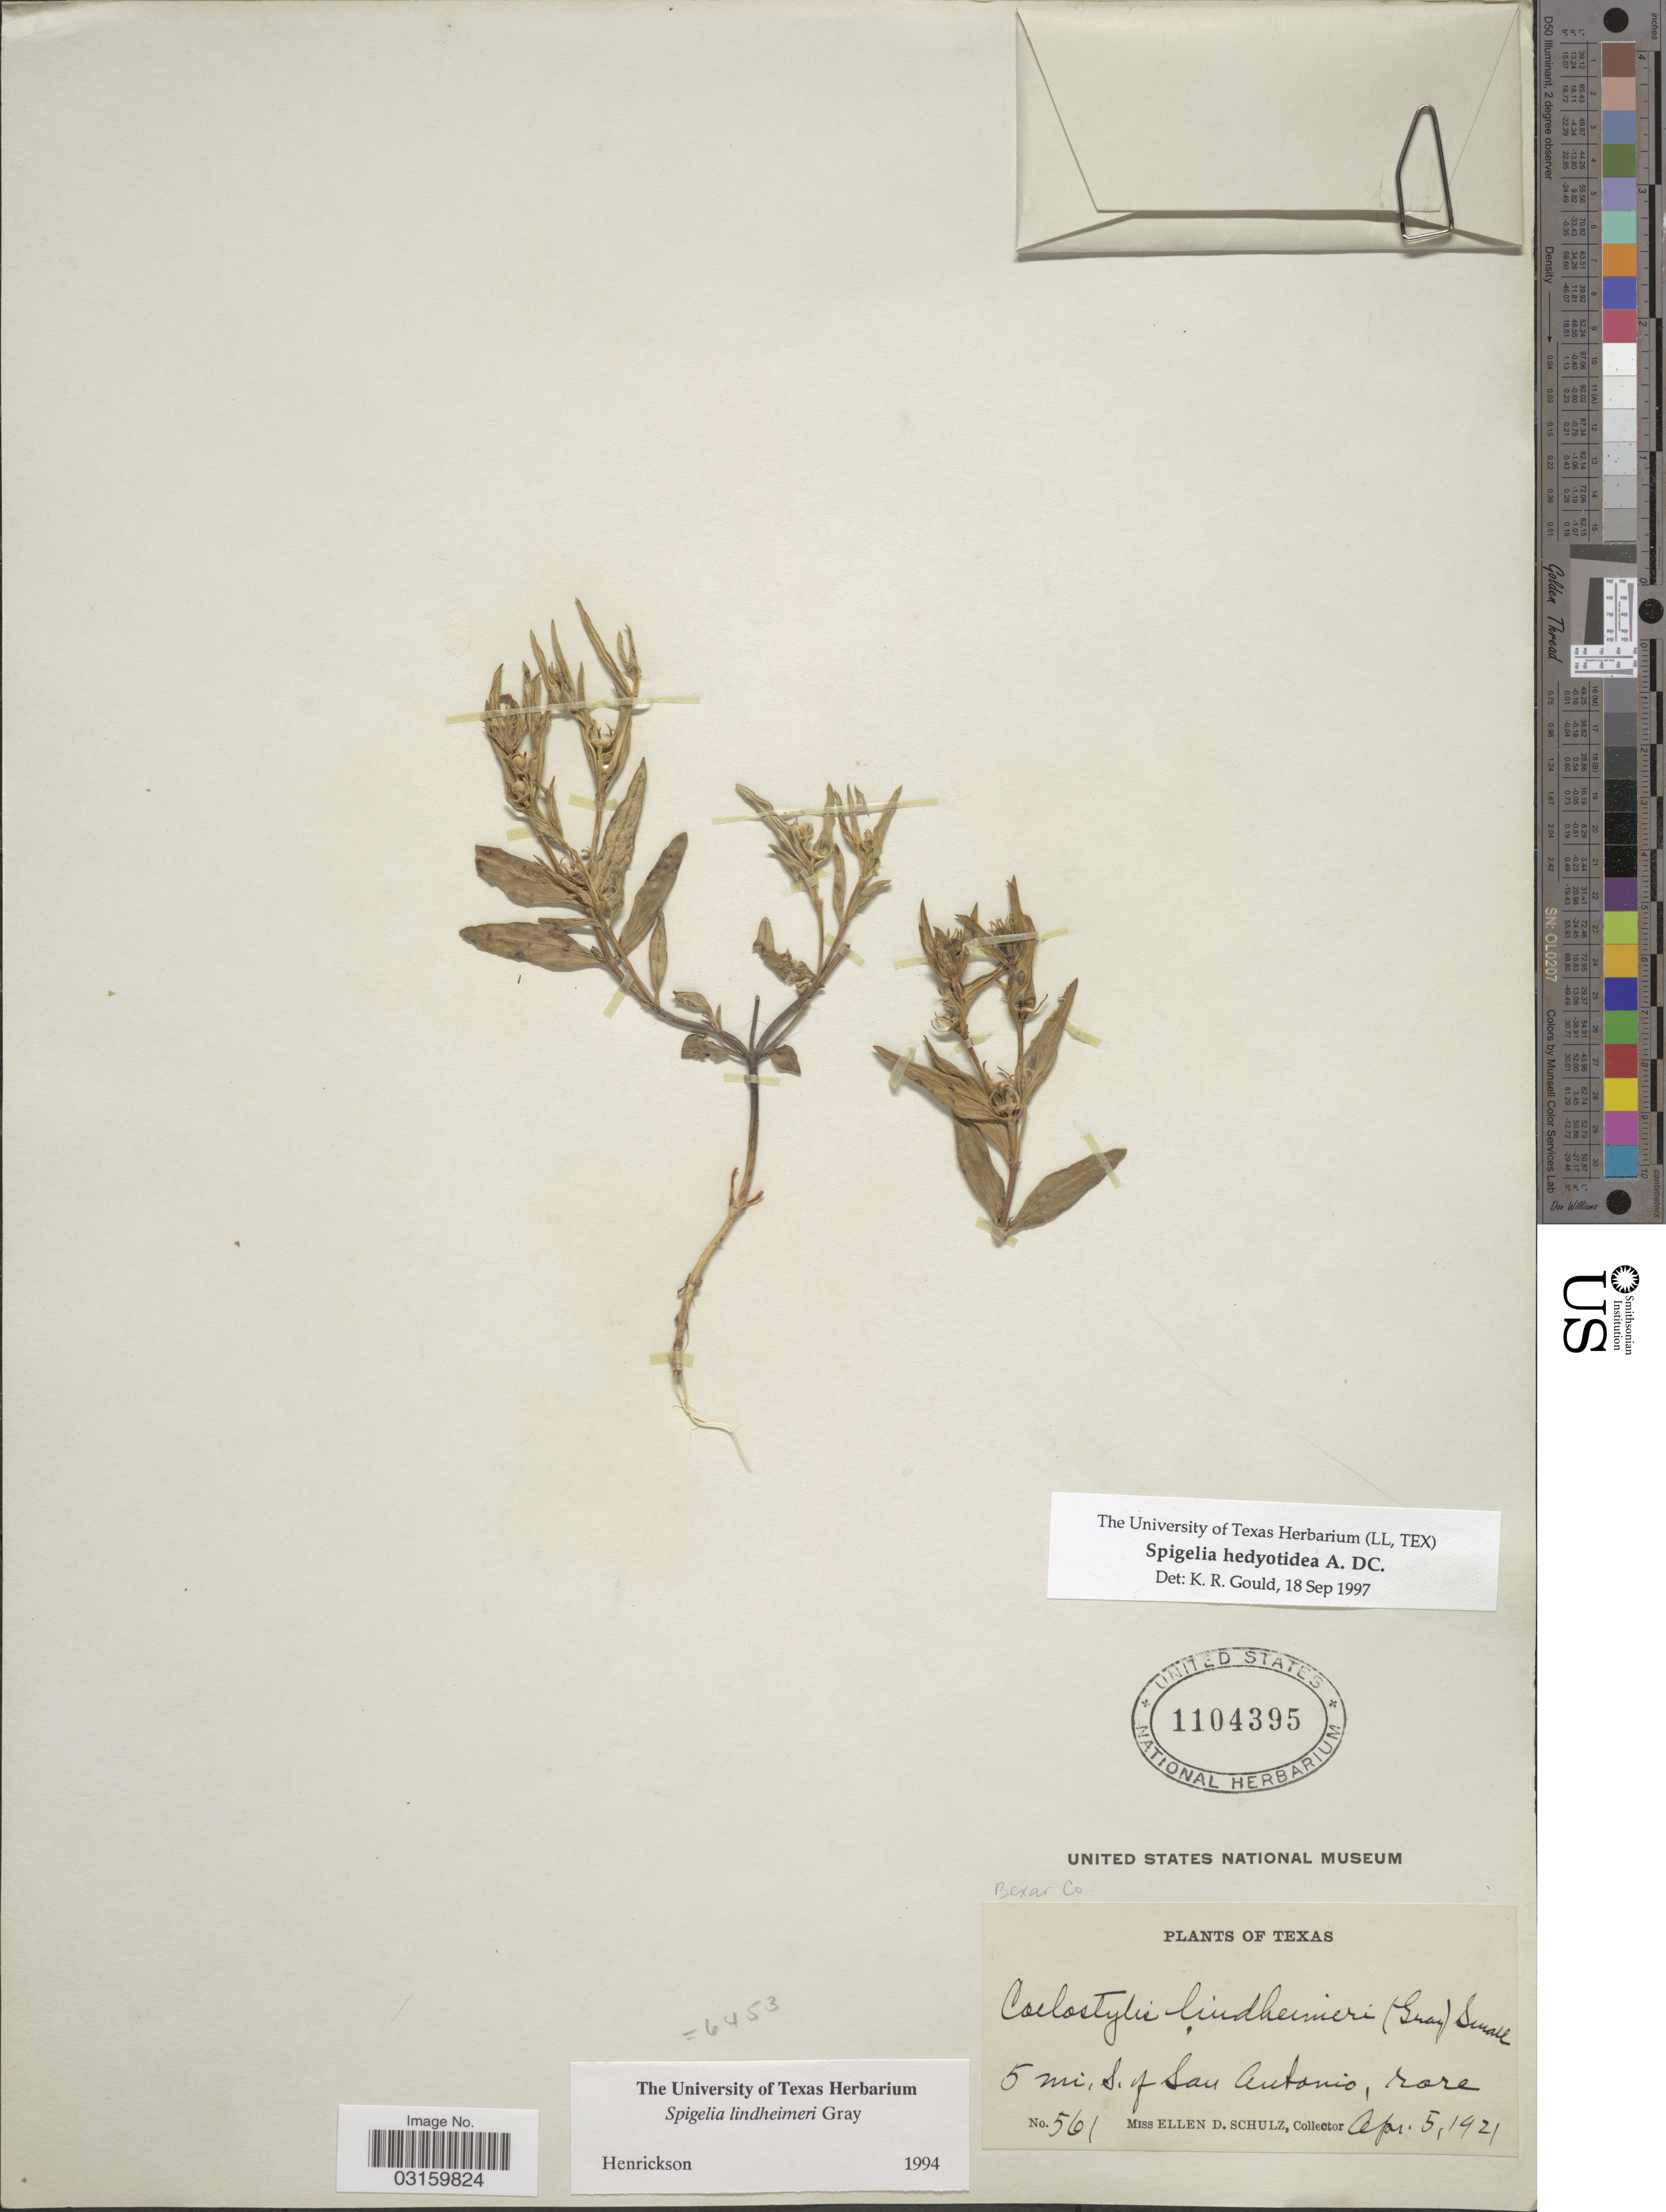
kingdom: Plantae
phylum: Tracheophyta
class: Magnoliopsida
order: Gentianales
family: Loganiaceae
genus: Spigelia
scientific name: Spigelia hedyotidea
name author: A. DC.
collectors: E. D. Schulz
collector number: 561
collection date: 1921-04-05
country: United States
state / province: Texas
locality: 5 mi. S. of San Antonio.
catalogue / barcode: US 1104395